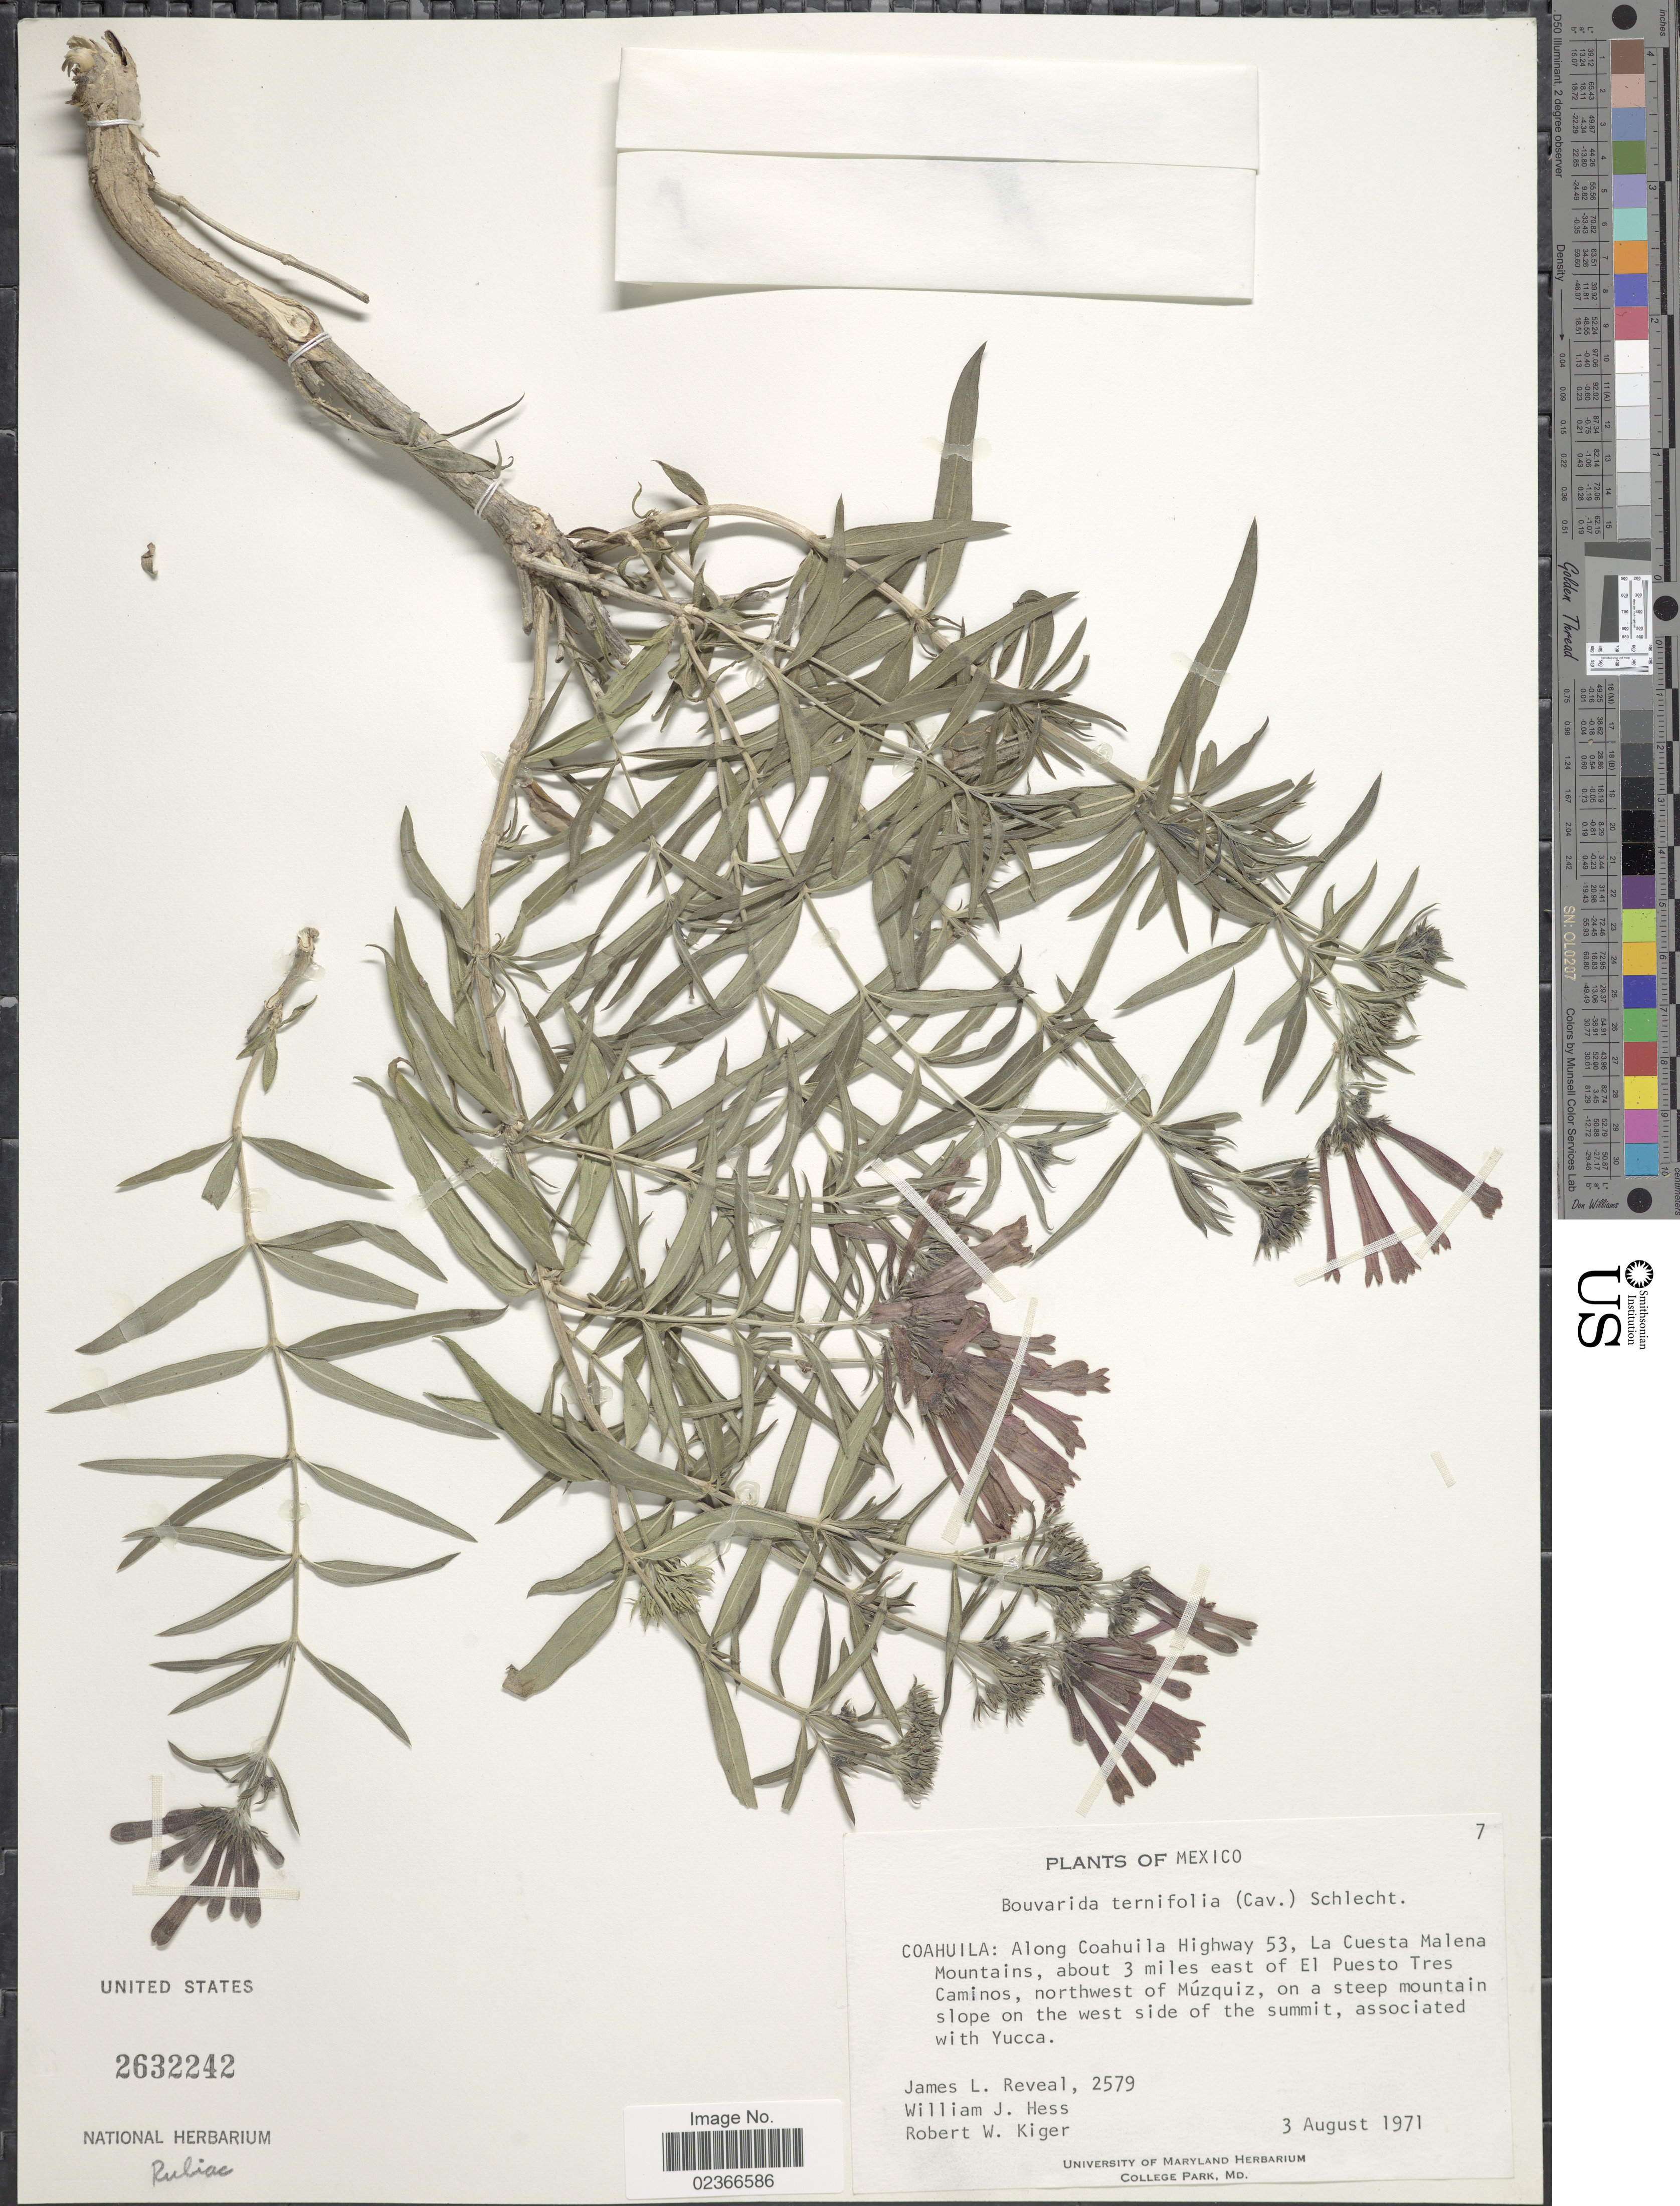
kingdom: Plantae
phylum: Tracheophyta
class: Magnoliopsida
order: Gentianales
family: Rubiaceae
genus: Bouvardia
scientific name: Bouvardia ternifolia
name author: (Cav.) Schltdl.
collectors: J. L. Reveal, W. Hess & R. Kiger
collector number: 2579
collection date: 1971-08-03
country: Mexico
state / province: Coahuila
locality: Along Coahuila Highway 53, La Cuesta Malena Mountains, about 3 miles east of El Puesto Tres Caminos, northwest of Muzquiz, on a steep mountain slope on the west side of the summit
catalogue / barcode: US 2632242